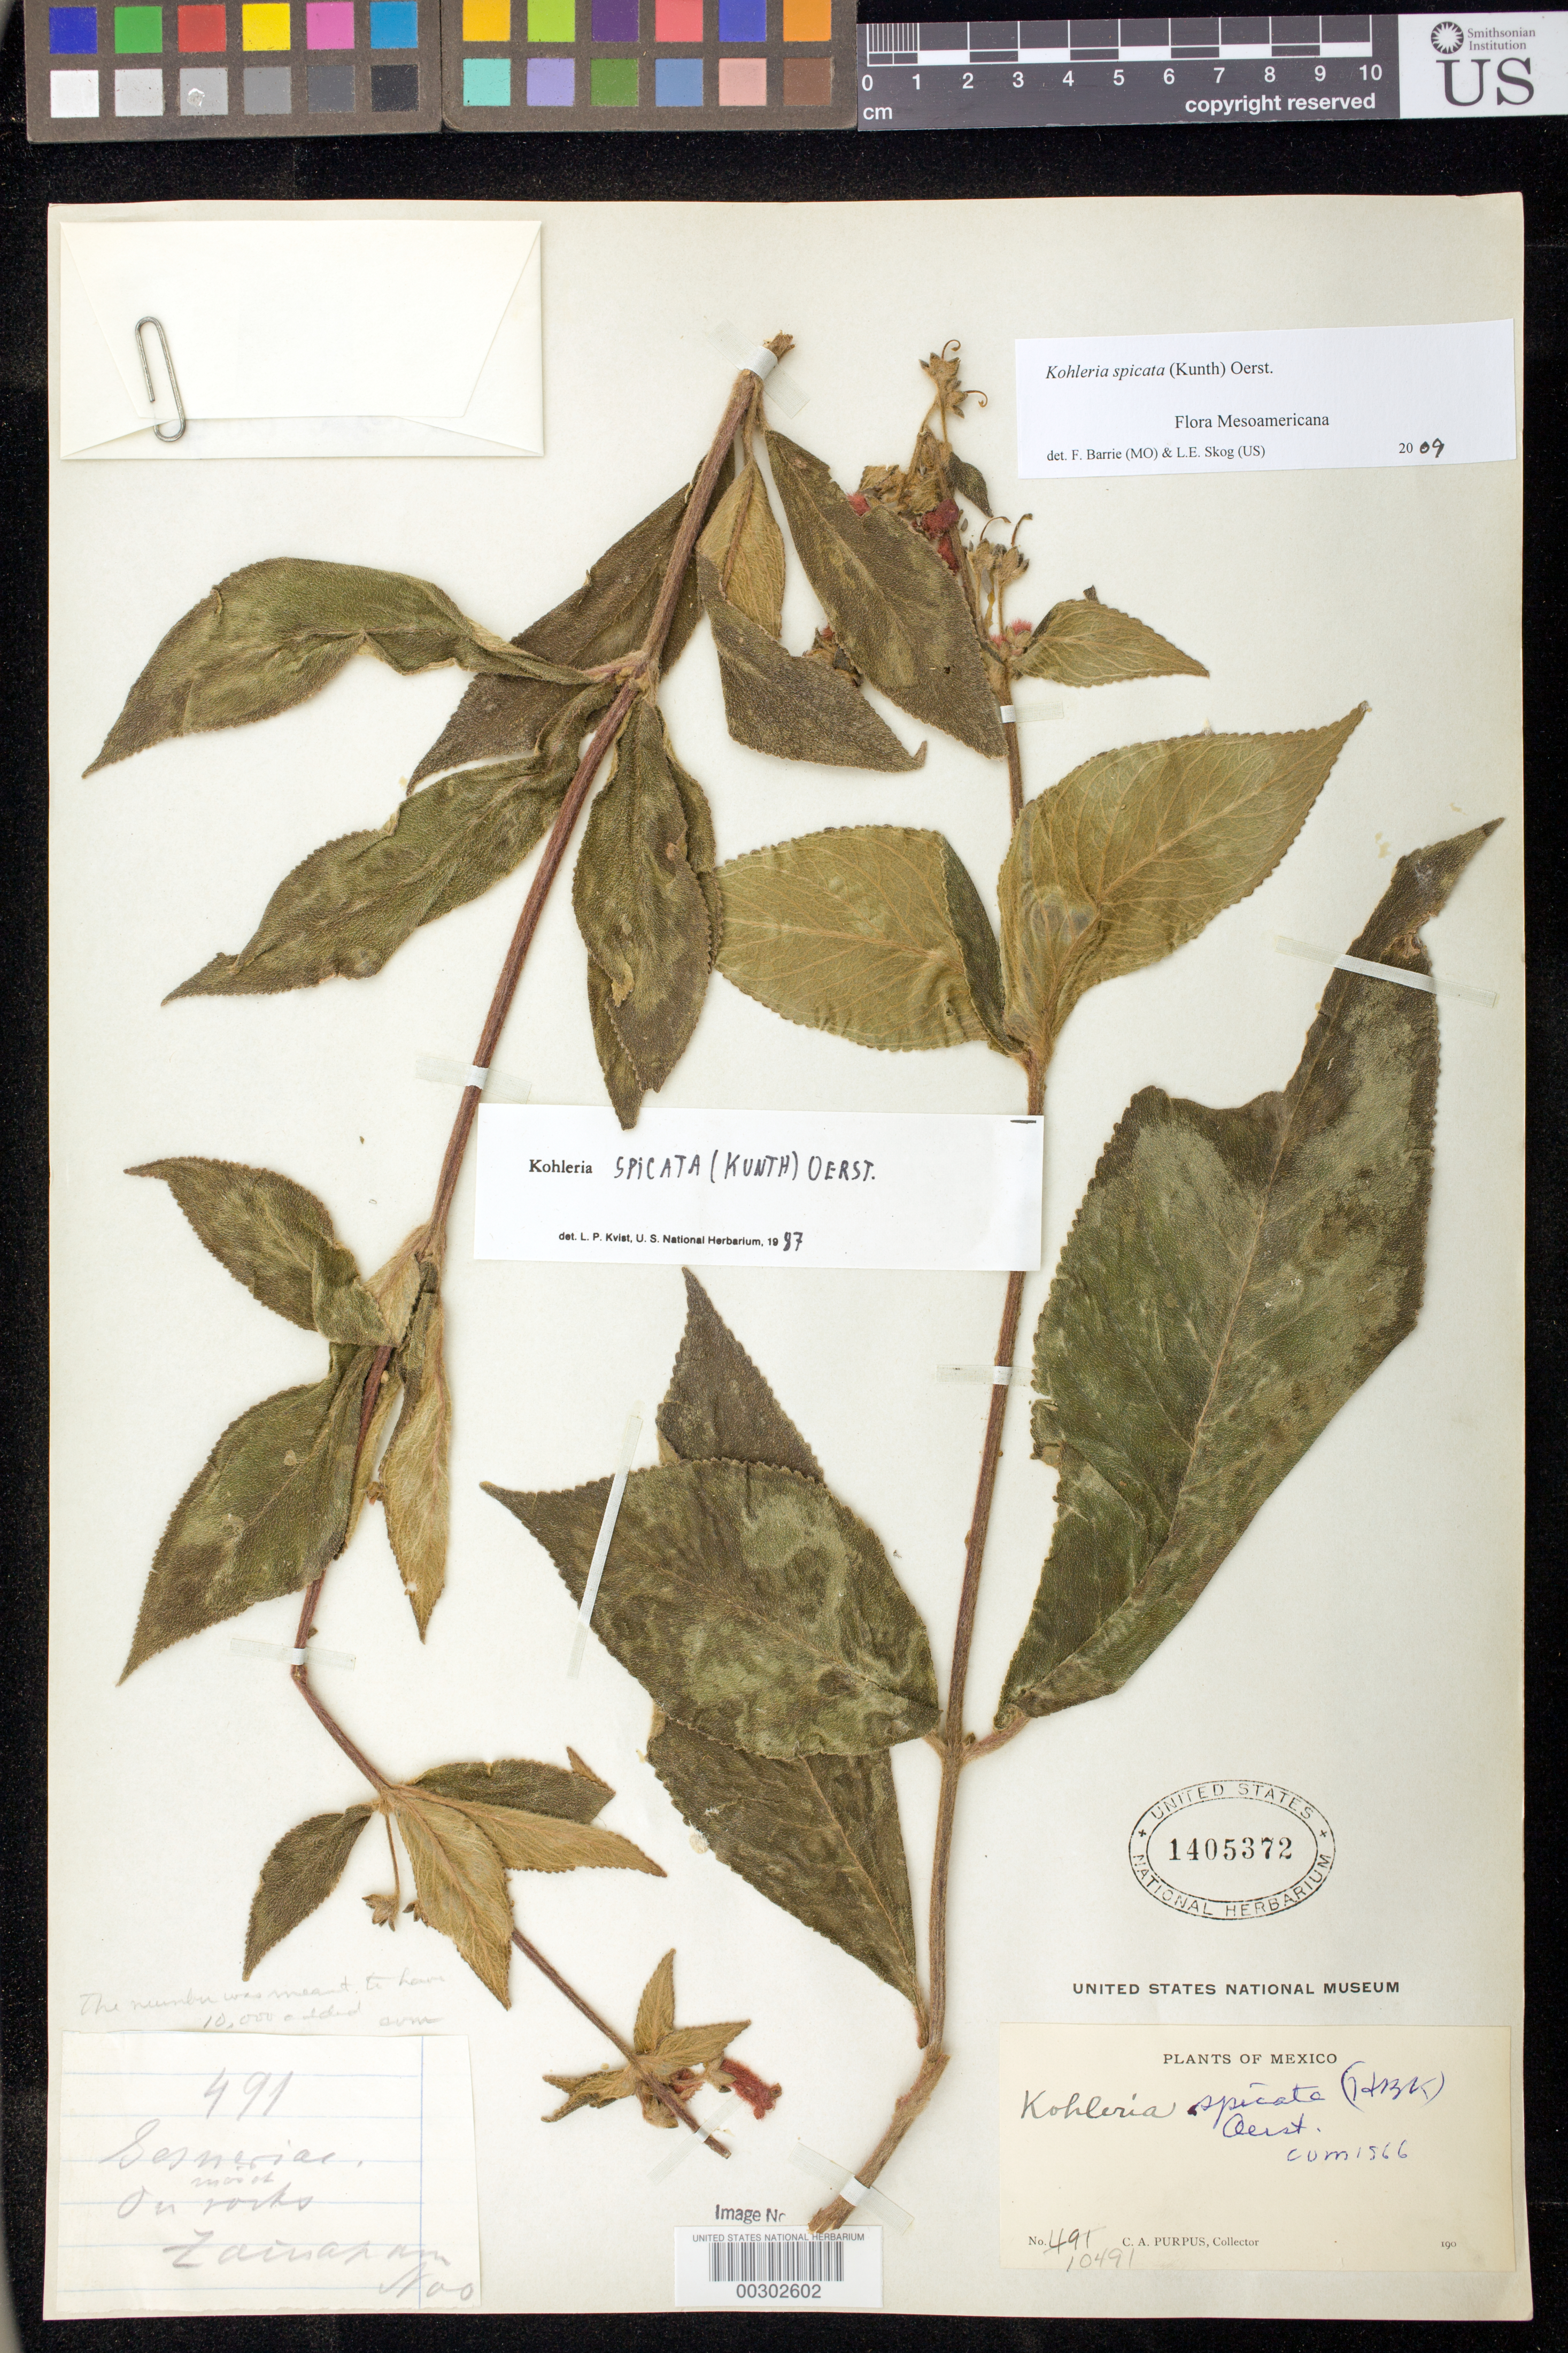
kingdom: Plantae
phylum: Tracheophyta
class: Magnoliopsida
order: Lamiales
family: Gesneriaceae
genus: Kohleria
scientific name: Kohleria spicata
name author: (Kunth) Oerst.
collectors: C. A. Purpus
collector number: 10491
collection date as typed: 190-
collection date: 1900/1909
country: Mexico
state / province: Veracruz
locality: Zaimapam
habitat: On moist rocks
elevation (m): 100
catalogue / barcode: US 1405372